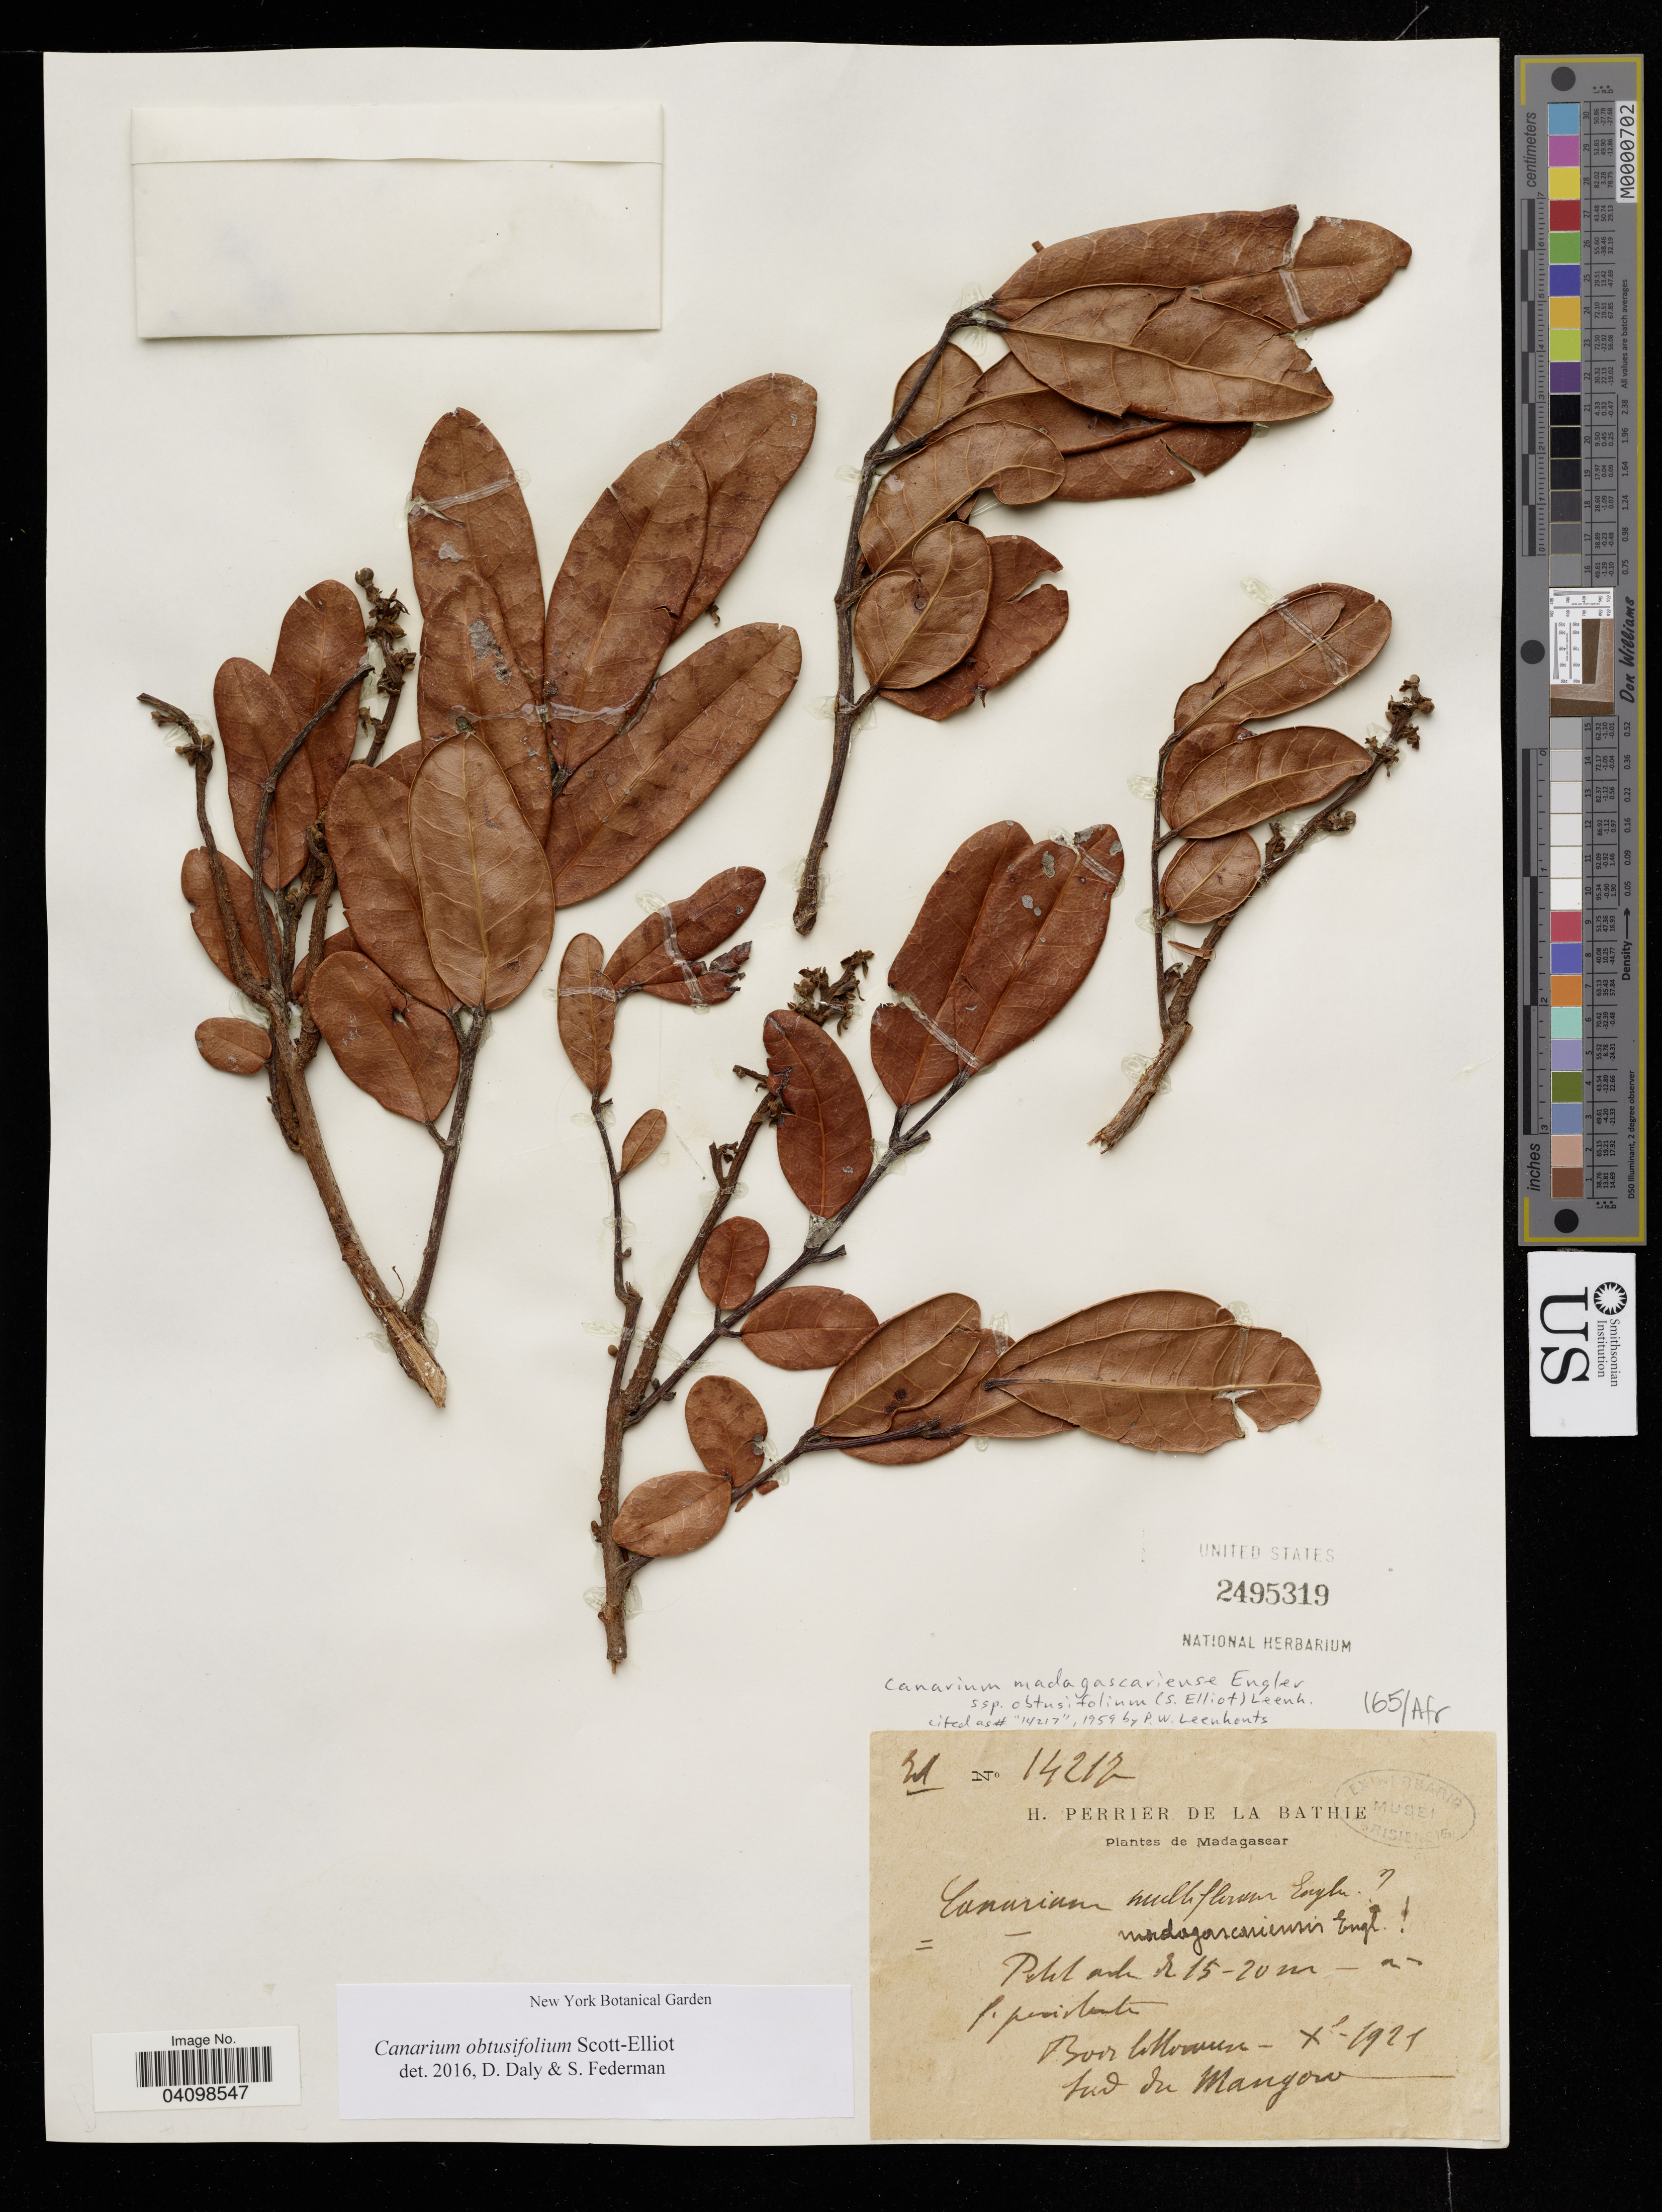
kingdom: Plantae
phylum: Tracheophyta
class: Magnoliopsida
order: Sapindales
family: Burseraceae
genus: Canarium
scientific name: Canarium multiflorum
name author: Engl.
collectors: H. Perrier de la Bâthie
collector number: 14212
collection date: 1929-10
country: Madagascar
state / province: Alaotra Mangoro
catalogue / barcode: US 2495319